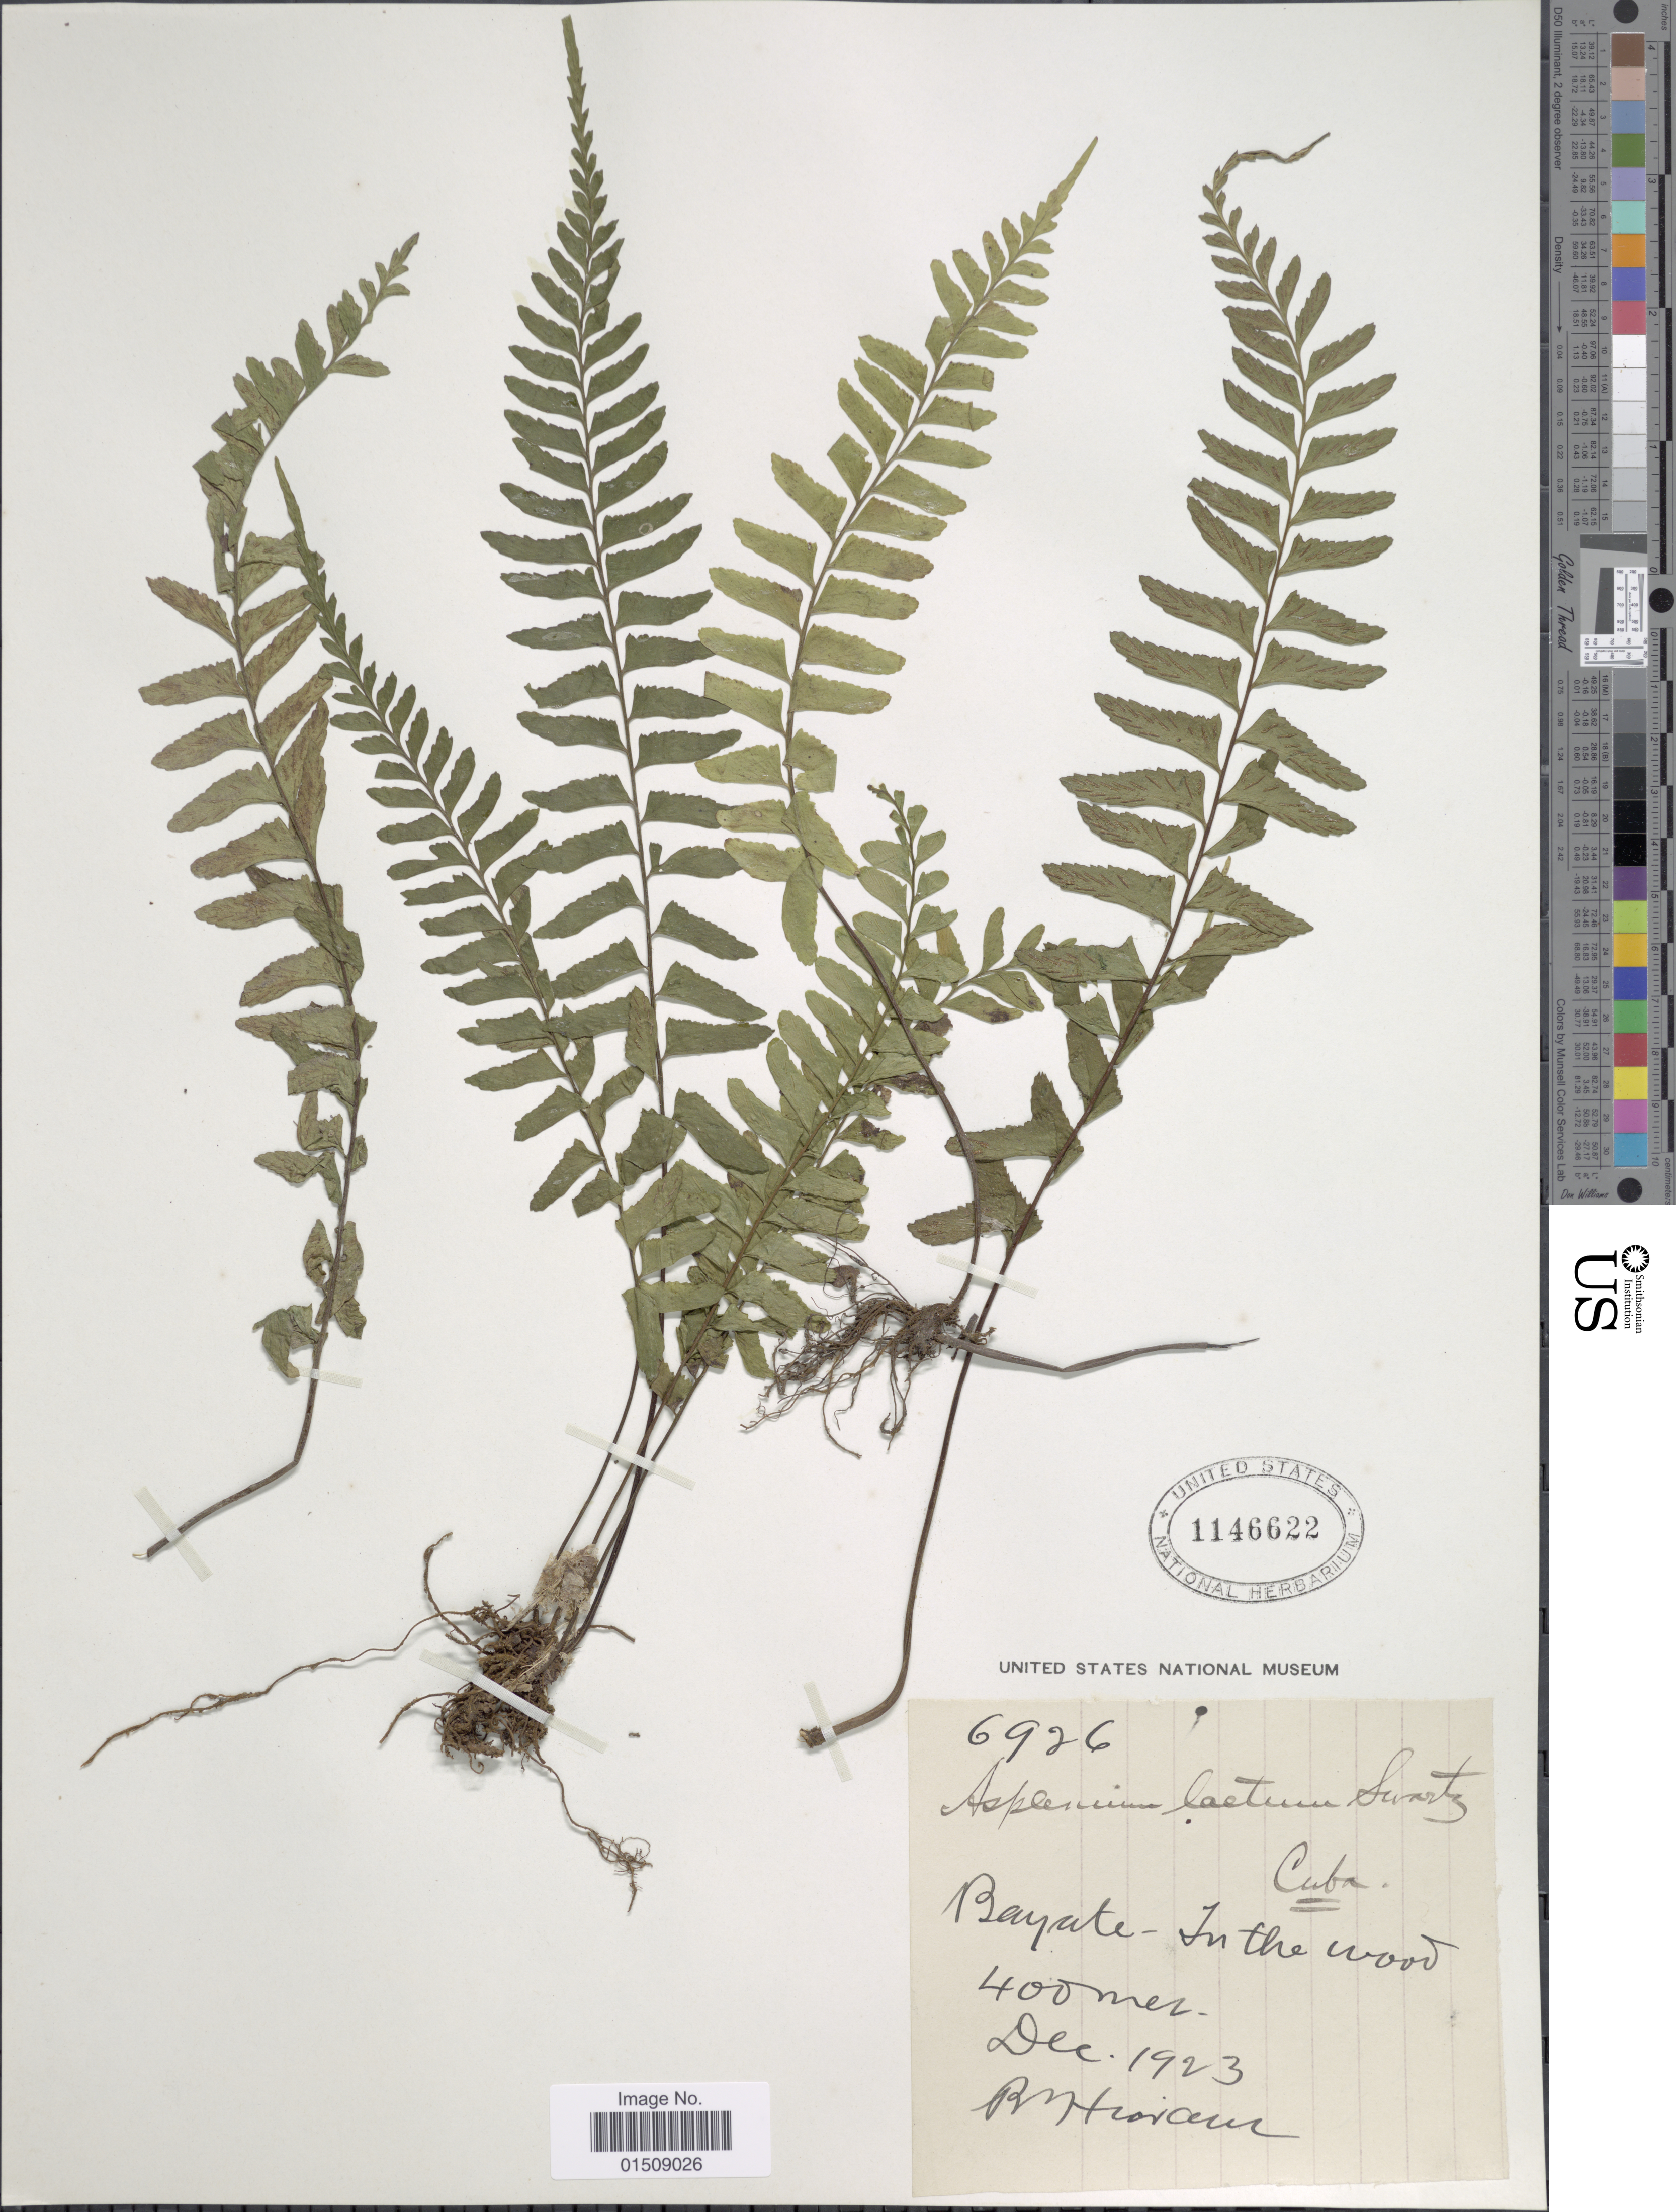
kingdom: Plantae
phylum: Tracheophyta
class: Polypodiopsida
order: Polypodiales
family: Aspleniaceae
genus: Asplenium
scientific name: Asplenium laetum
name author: Sw.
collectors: Bro. Hioram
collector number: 6926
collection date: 1923-12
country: Cuba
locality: Bayate, in the wood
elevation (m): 400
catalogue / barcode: US 1146622